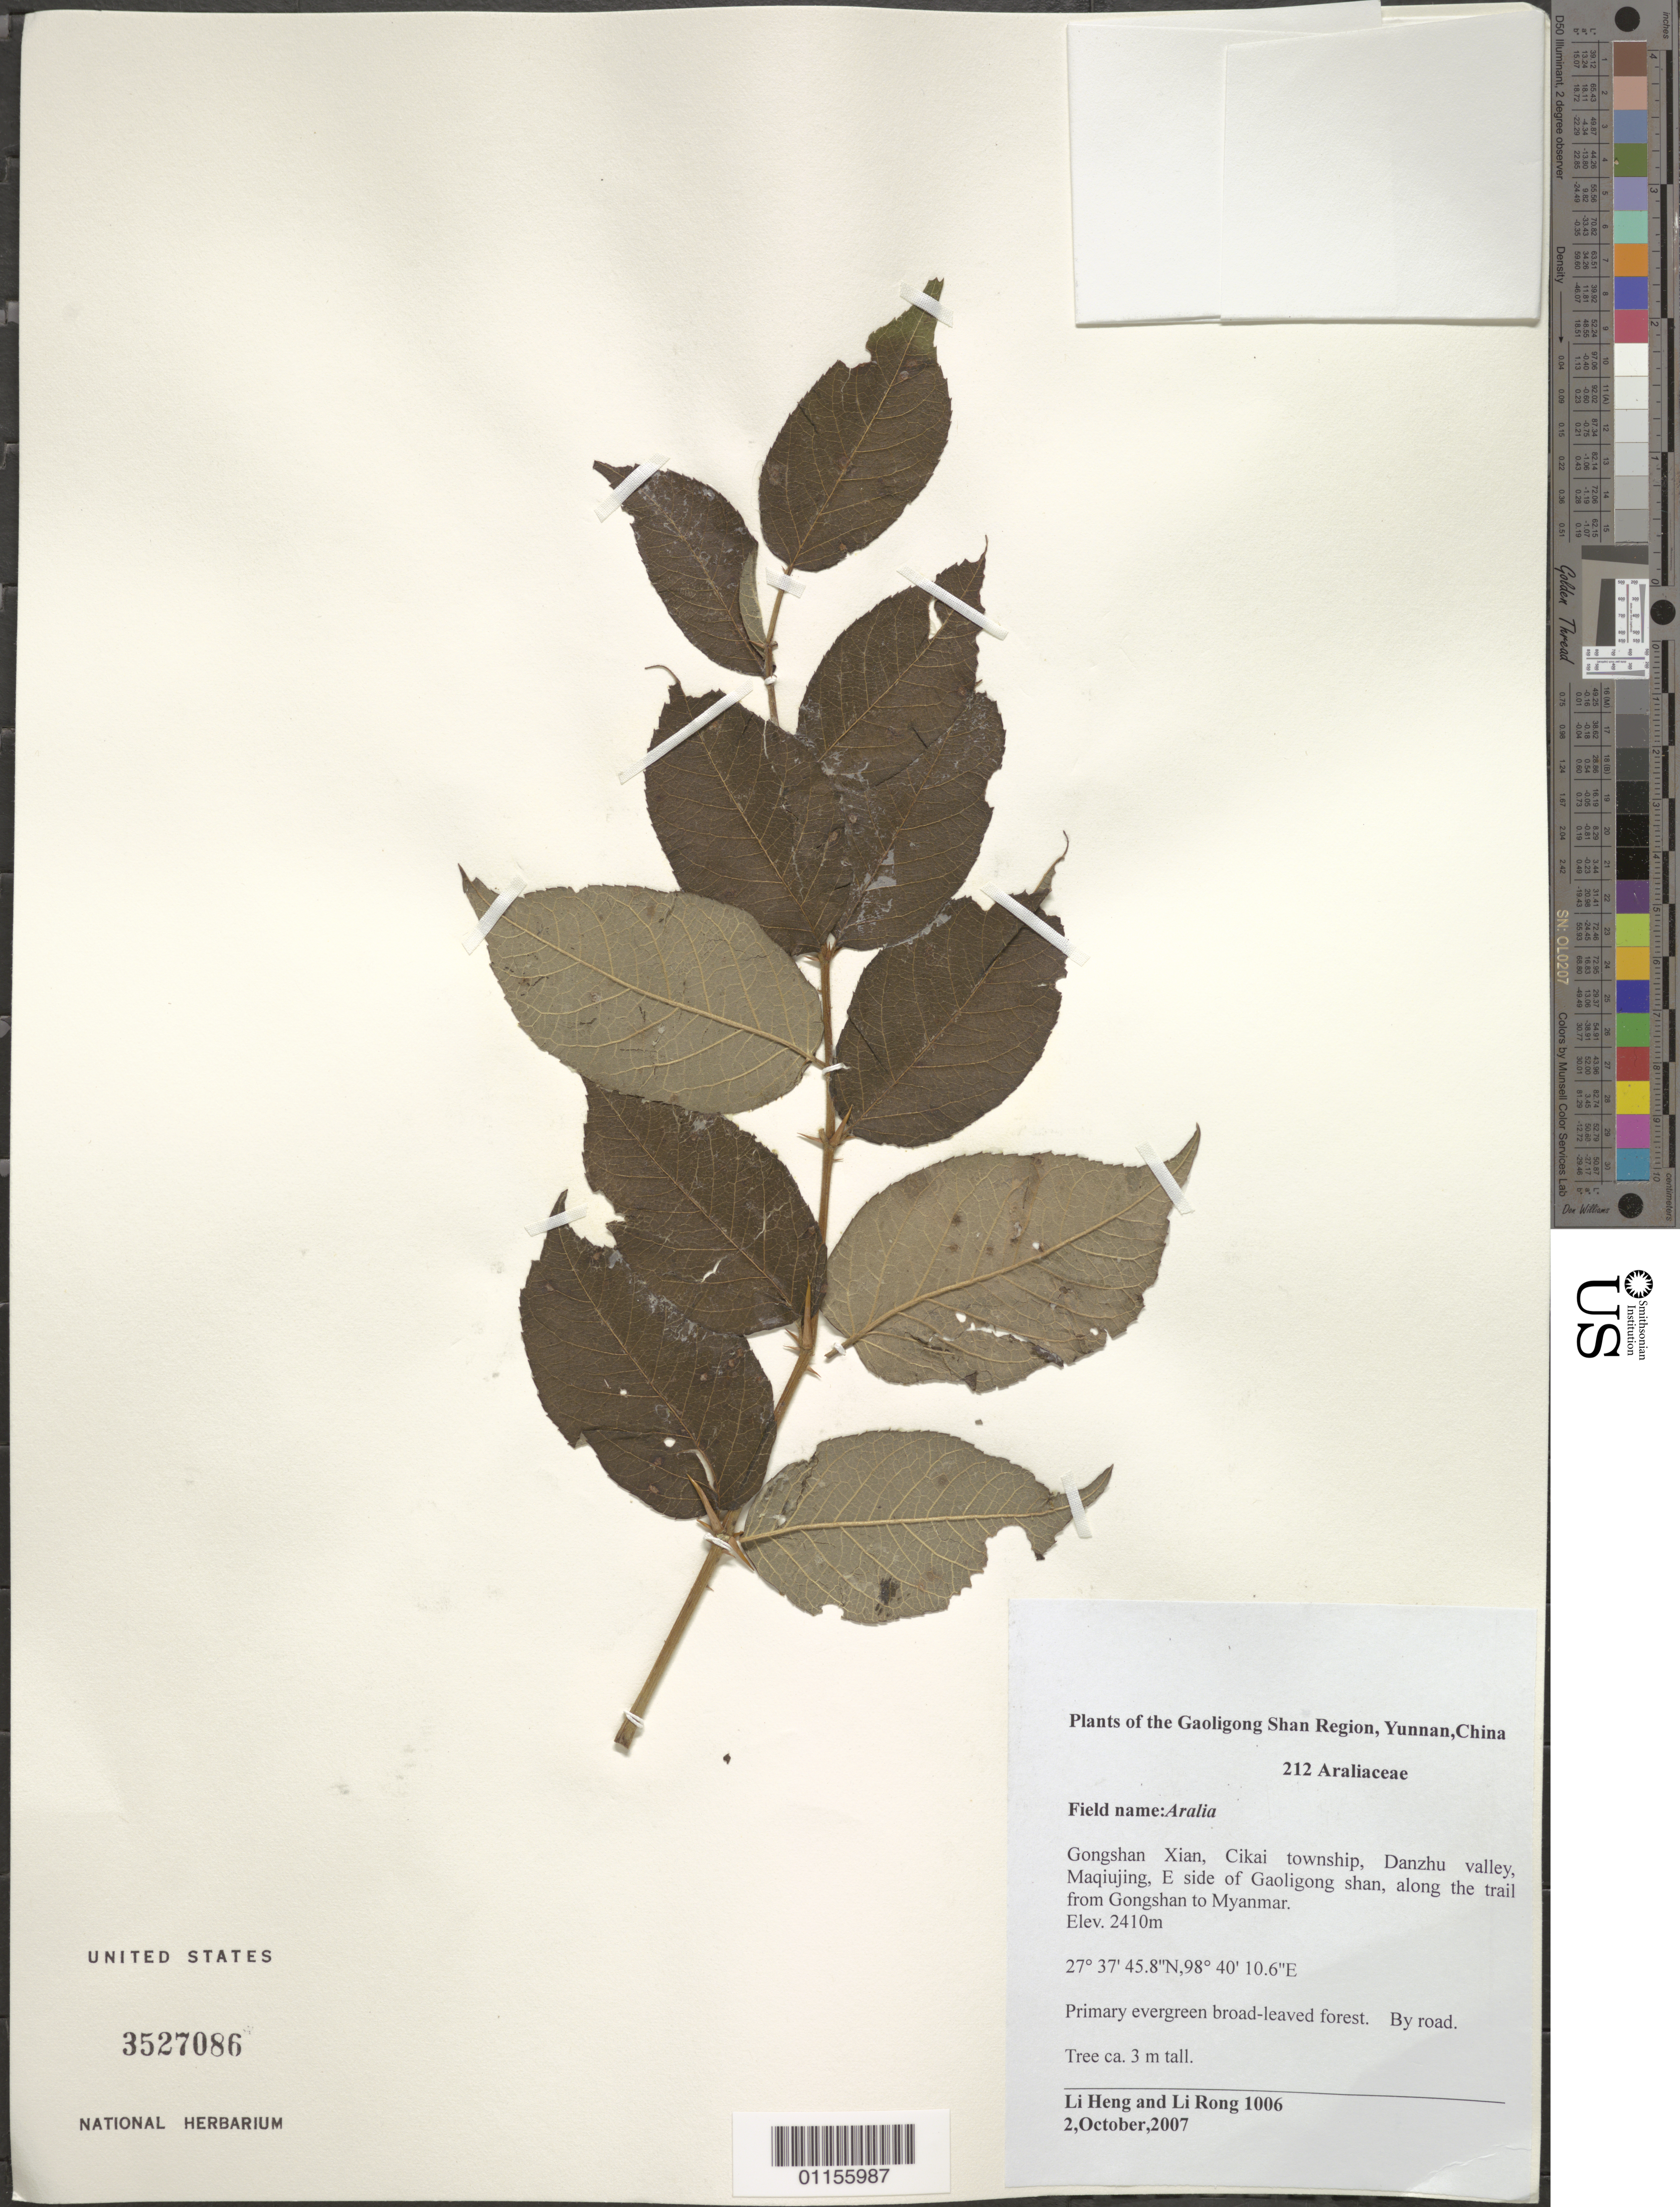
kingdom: Plantae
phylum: Tracheophyta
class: Magnoliopsida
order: Apiales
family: Araliaceae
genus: Aralia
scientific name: Aralia sp.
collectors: L. Heng & R. Li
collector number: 1006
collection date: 2007-10-02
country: China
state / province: Yunnan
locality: Gongshan Xian, Cikai township, Danzhu valley, Maqiujing, E side of Gaoligong shan, along the trail from Gongshan to Myanmar.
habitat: Tree, growing in the primary evergreen broad-leaved forest. By road.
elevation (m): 2410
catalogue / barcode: US 3527086